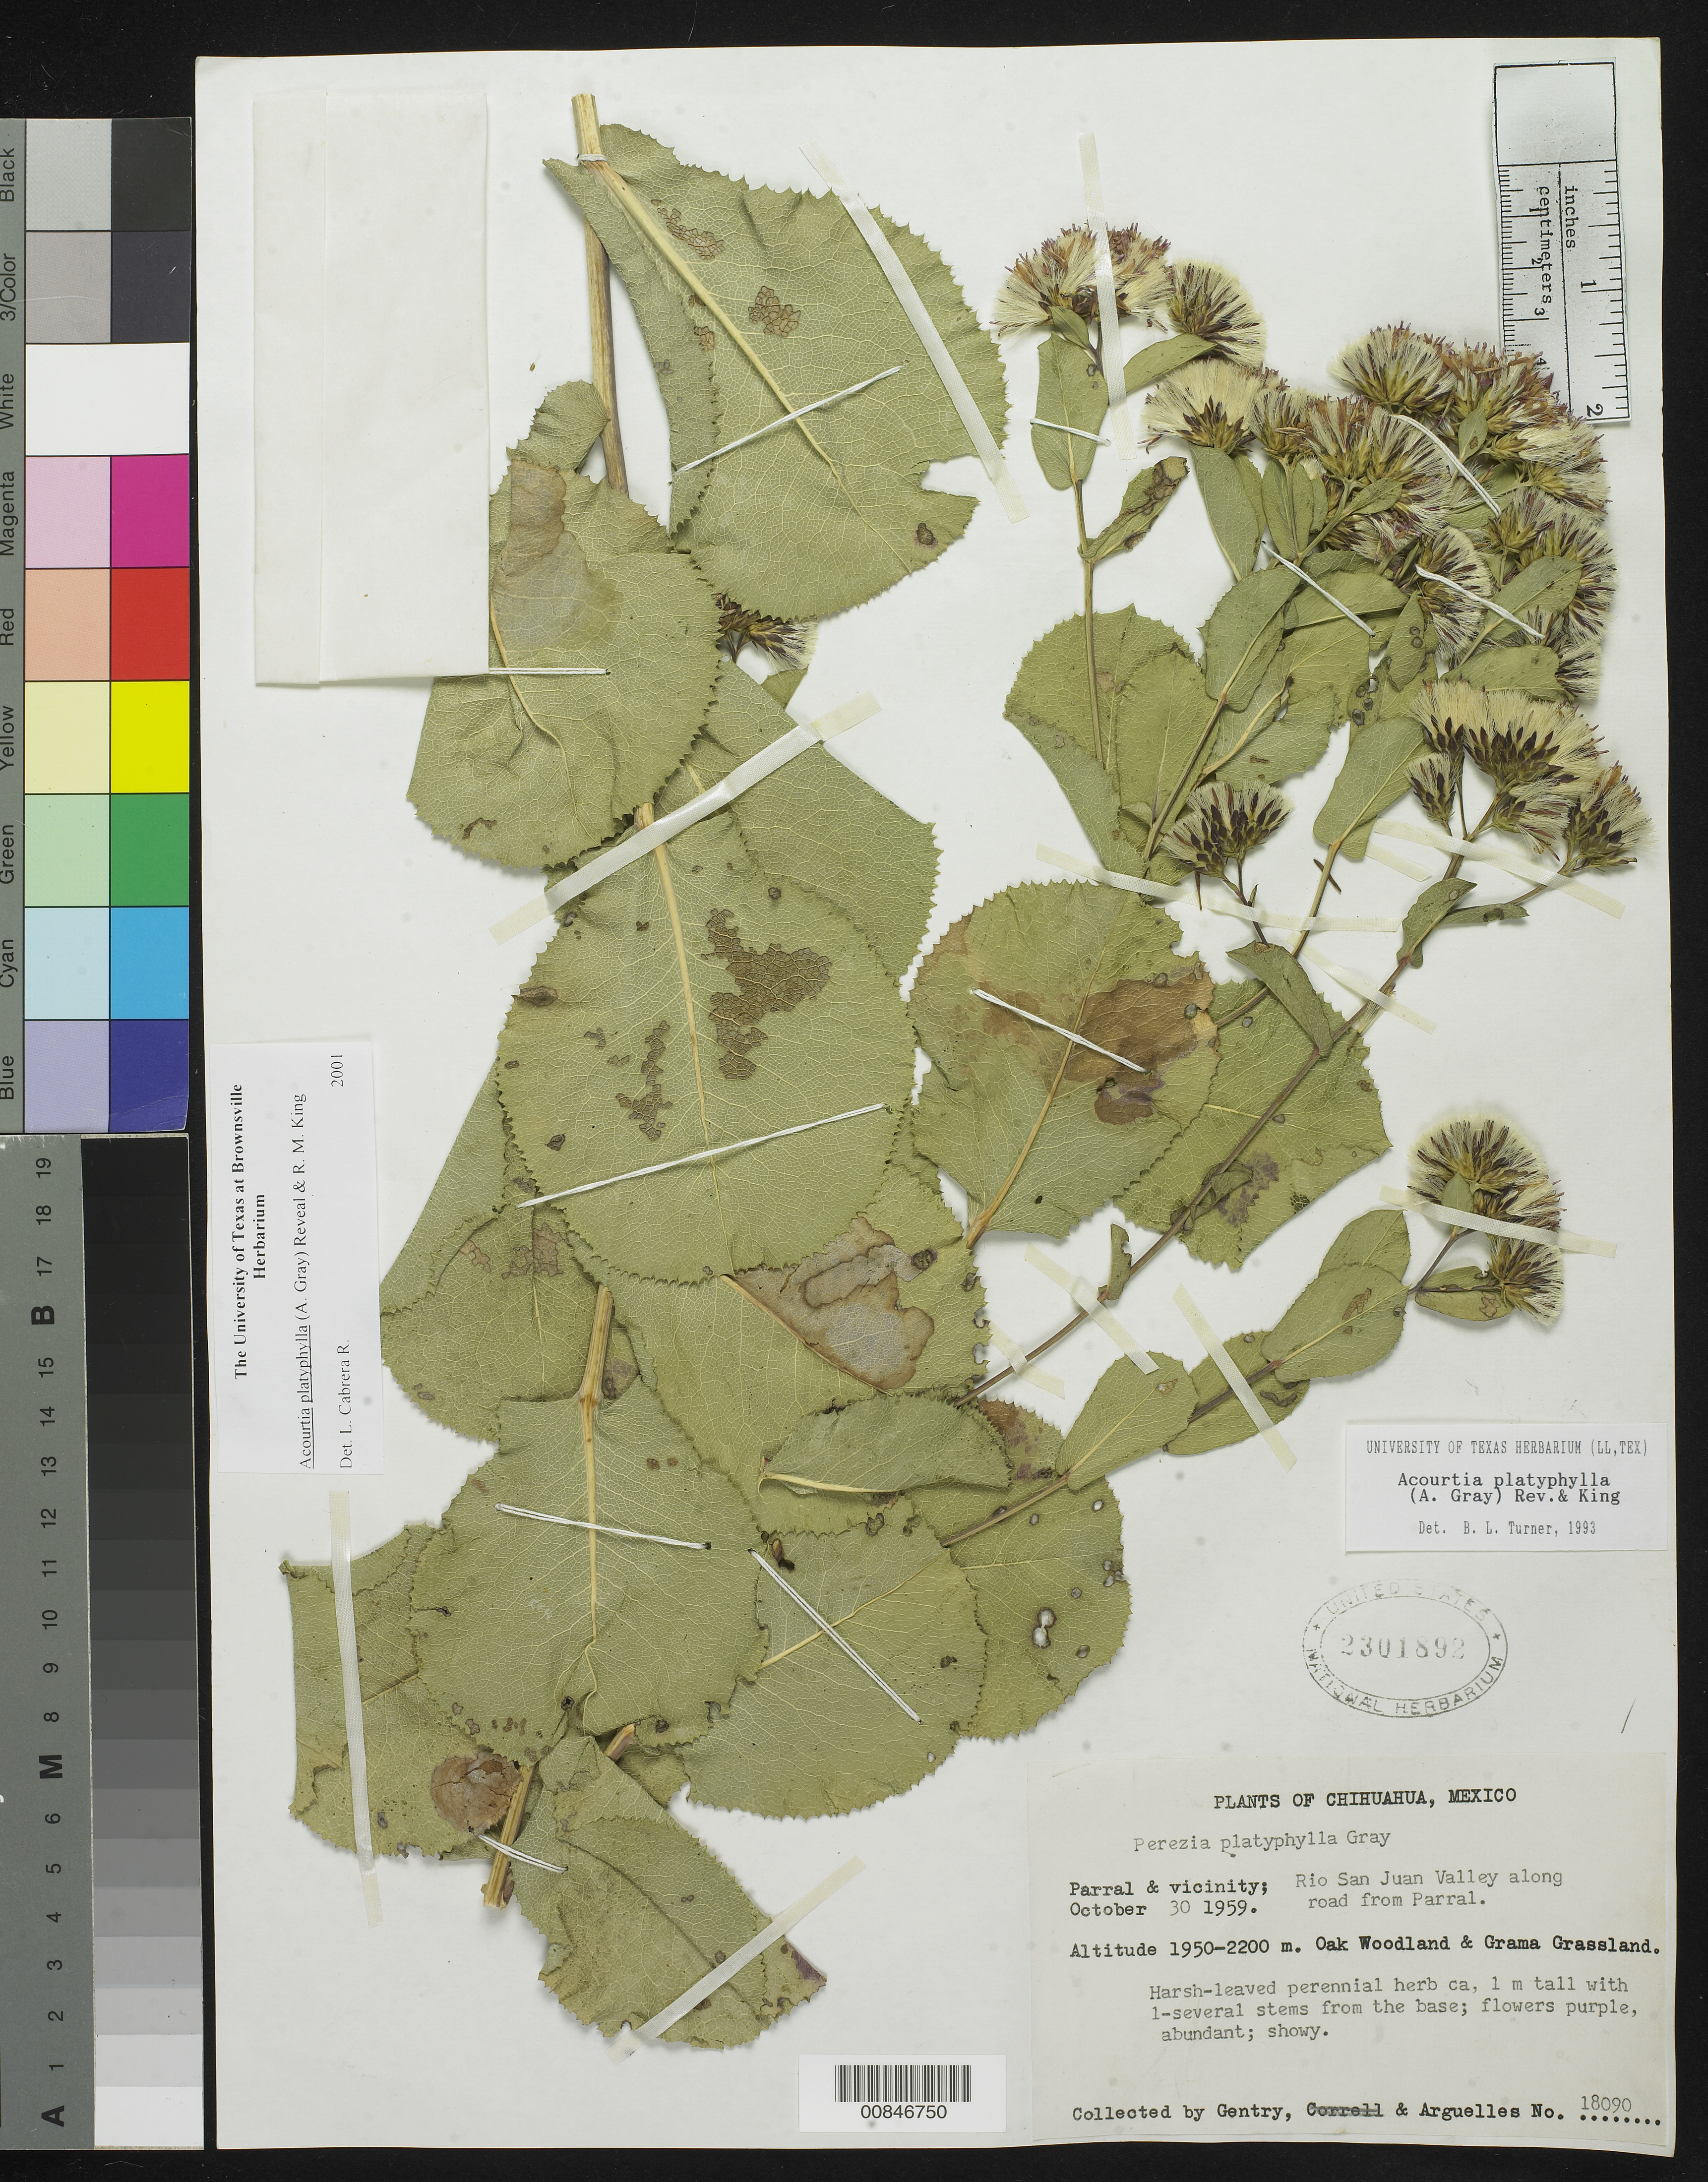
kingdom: Plantae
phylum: Tracheophyta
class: Magnoliopsida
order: Asterales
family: Asteraceae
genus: Acourtia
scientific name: Acourtia platyphylla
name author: (A. Gray) Reveal & R.M. King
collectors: Gentry, -- & Arguelles, --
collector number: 18090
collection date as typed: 30 Oct 1959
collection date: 1959-10-30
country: Mexico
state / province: Chihuahua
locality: Parral and vicinity. Río San Juan Valley along road from Parral.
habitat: Oak Woodland & Grama Grassland.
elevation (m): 2200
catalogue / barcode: US 2301892